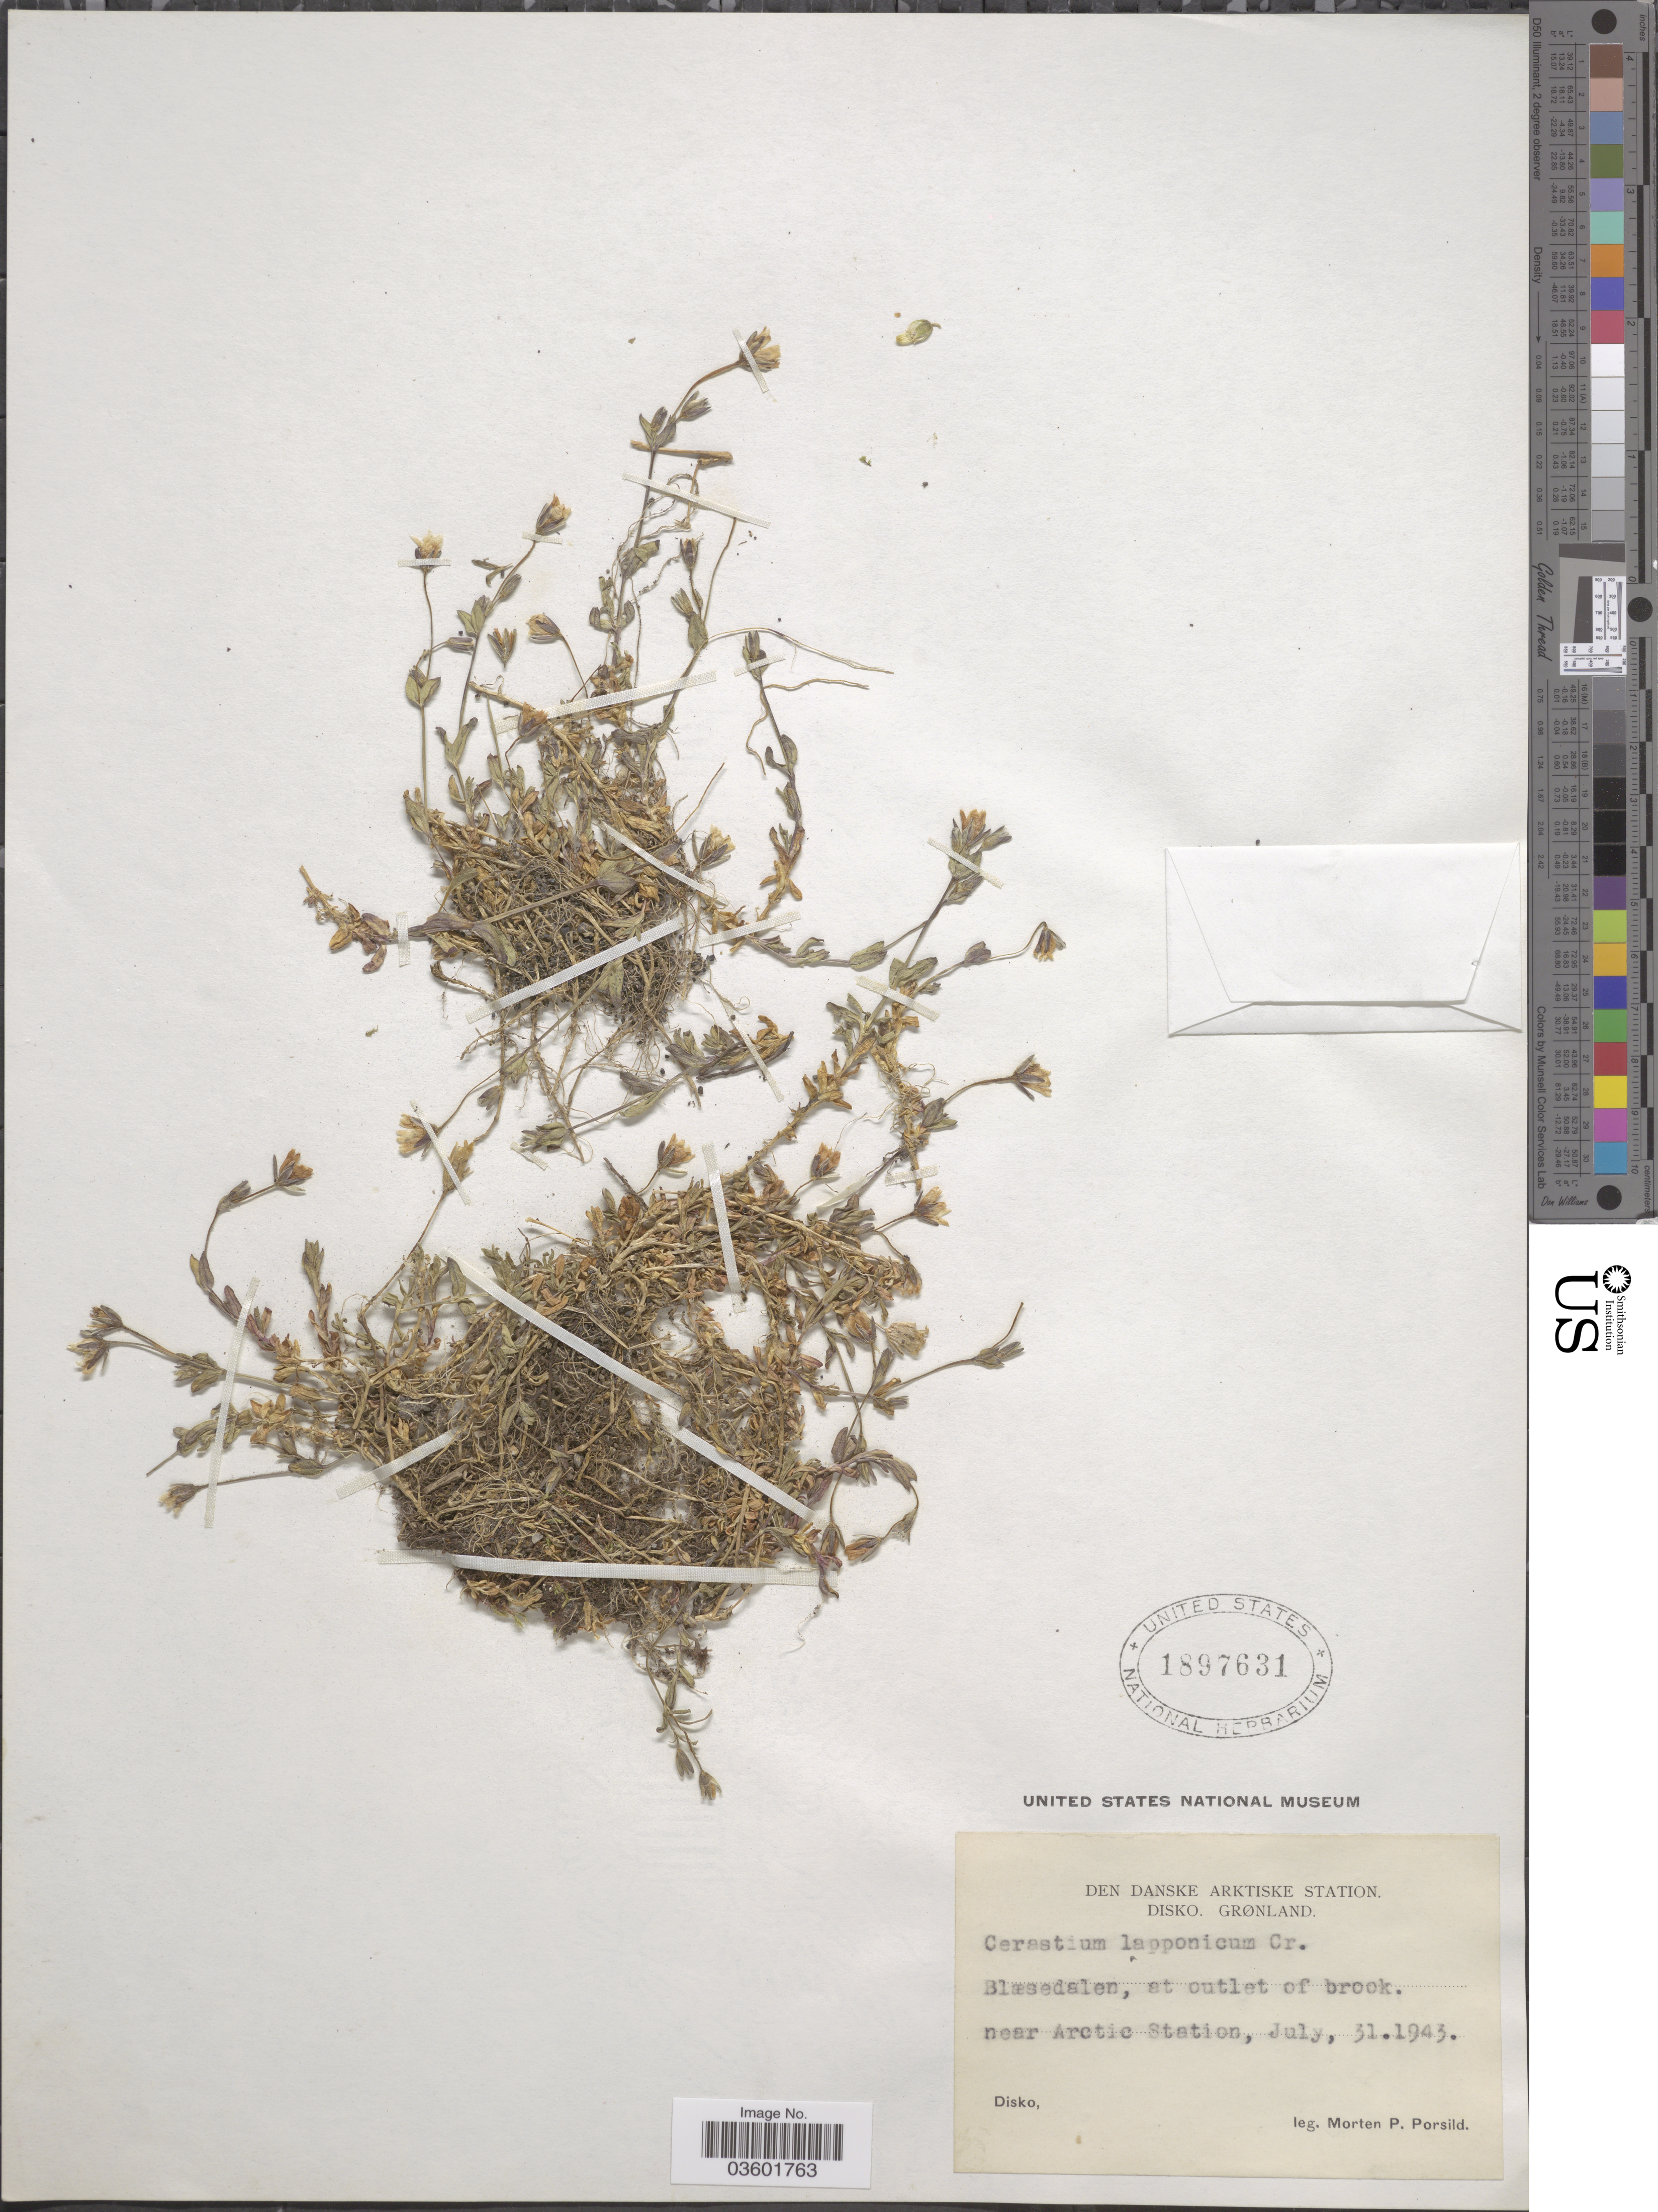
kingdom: Plantae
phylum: Tracheophyta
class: Magnoliopsida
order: Caryophyllales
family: Caryophyllaceae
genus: Cerastium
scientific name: Cerastium cerastoides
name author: (L.) Britton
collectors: M. P. Porsild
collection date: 1943-07-31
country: Greenland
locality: Den Danske Arktiske Station. Disko. Blæsedalen, at outlet of brook. Near Arctic Station.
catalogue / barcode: US 1897631